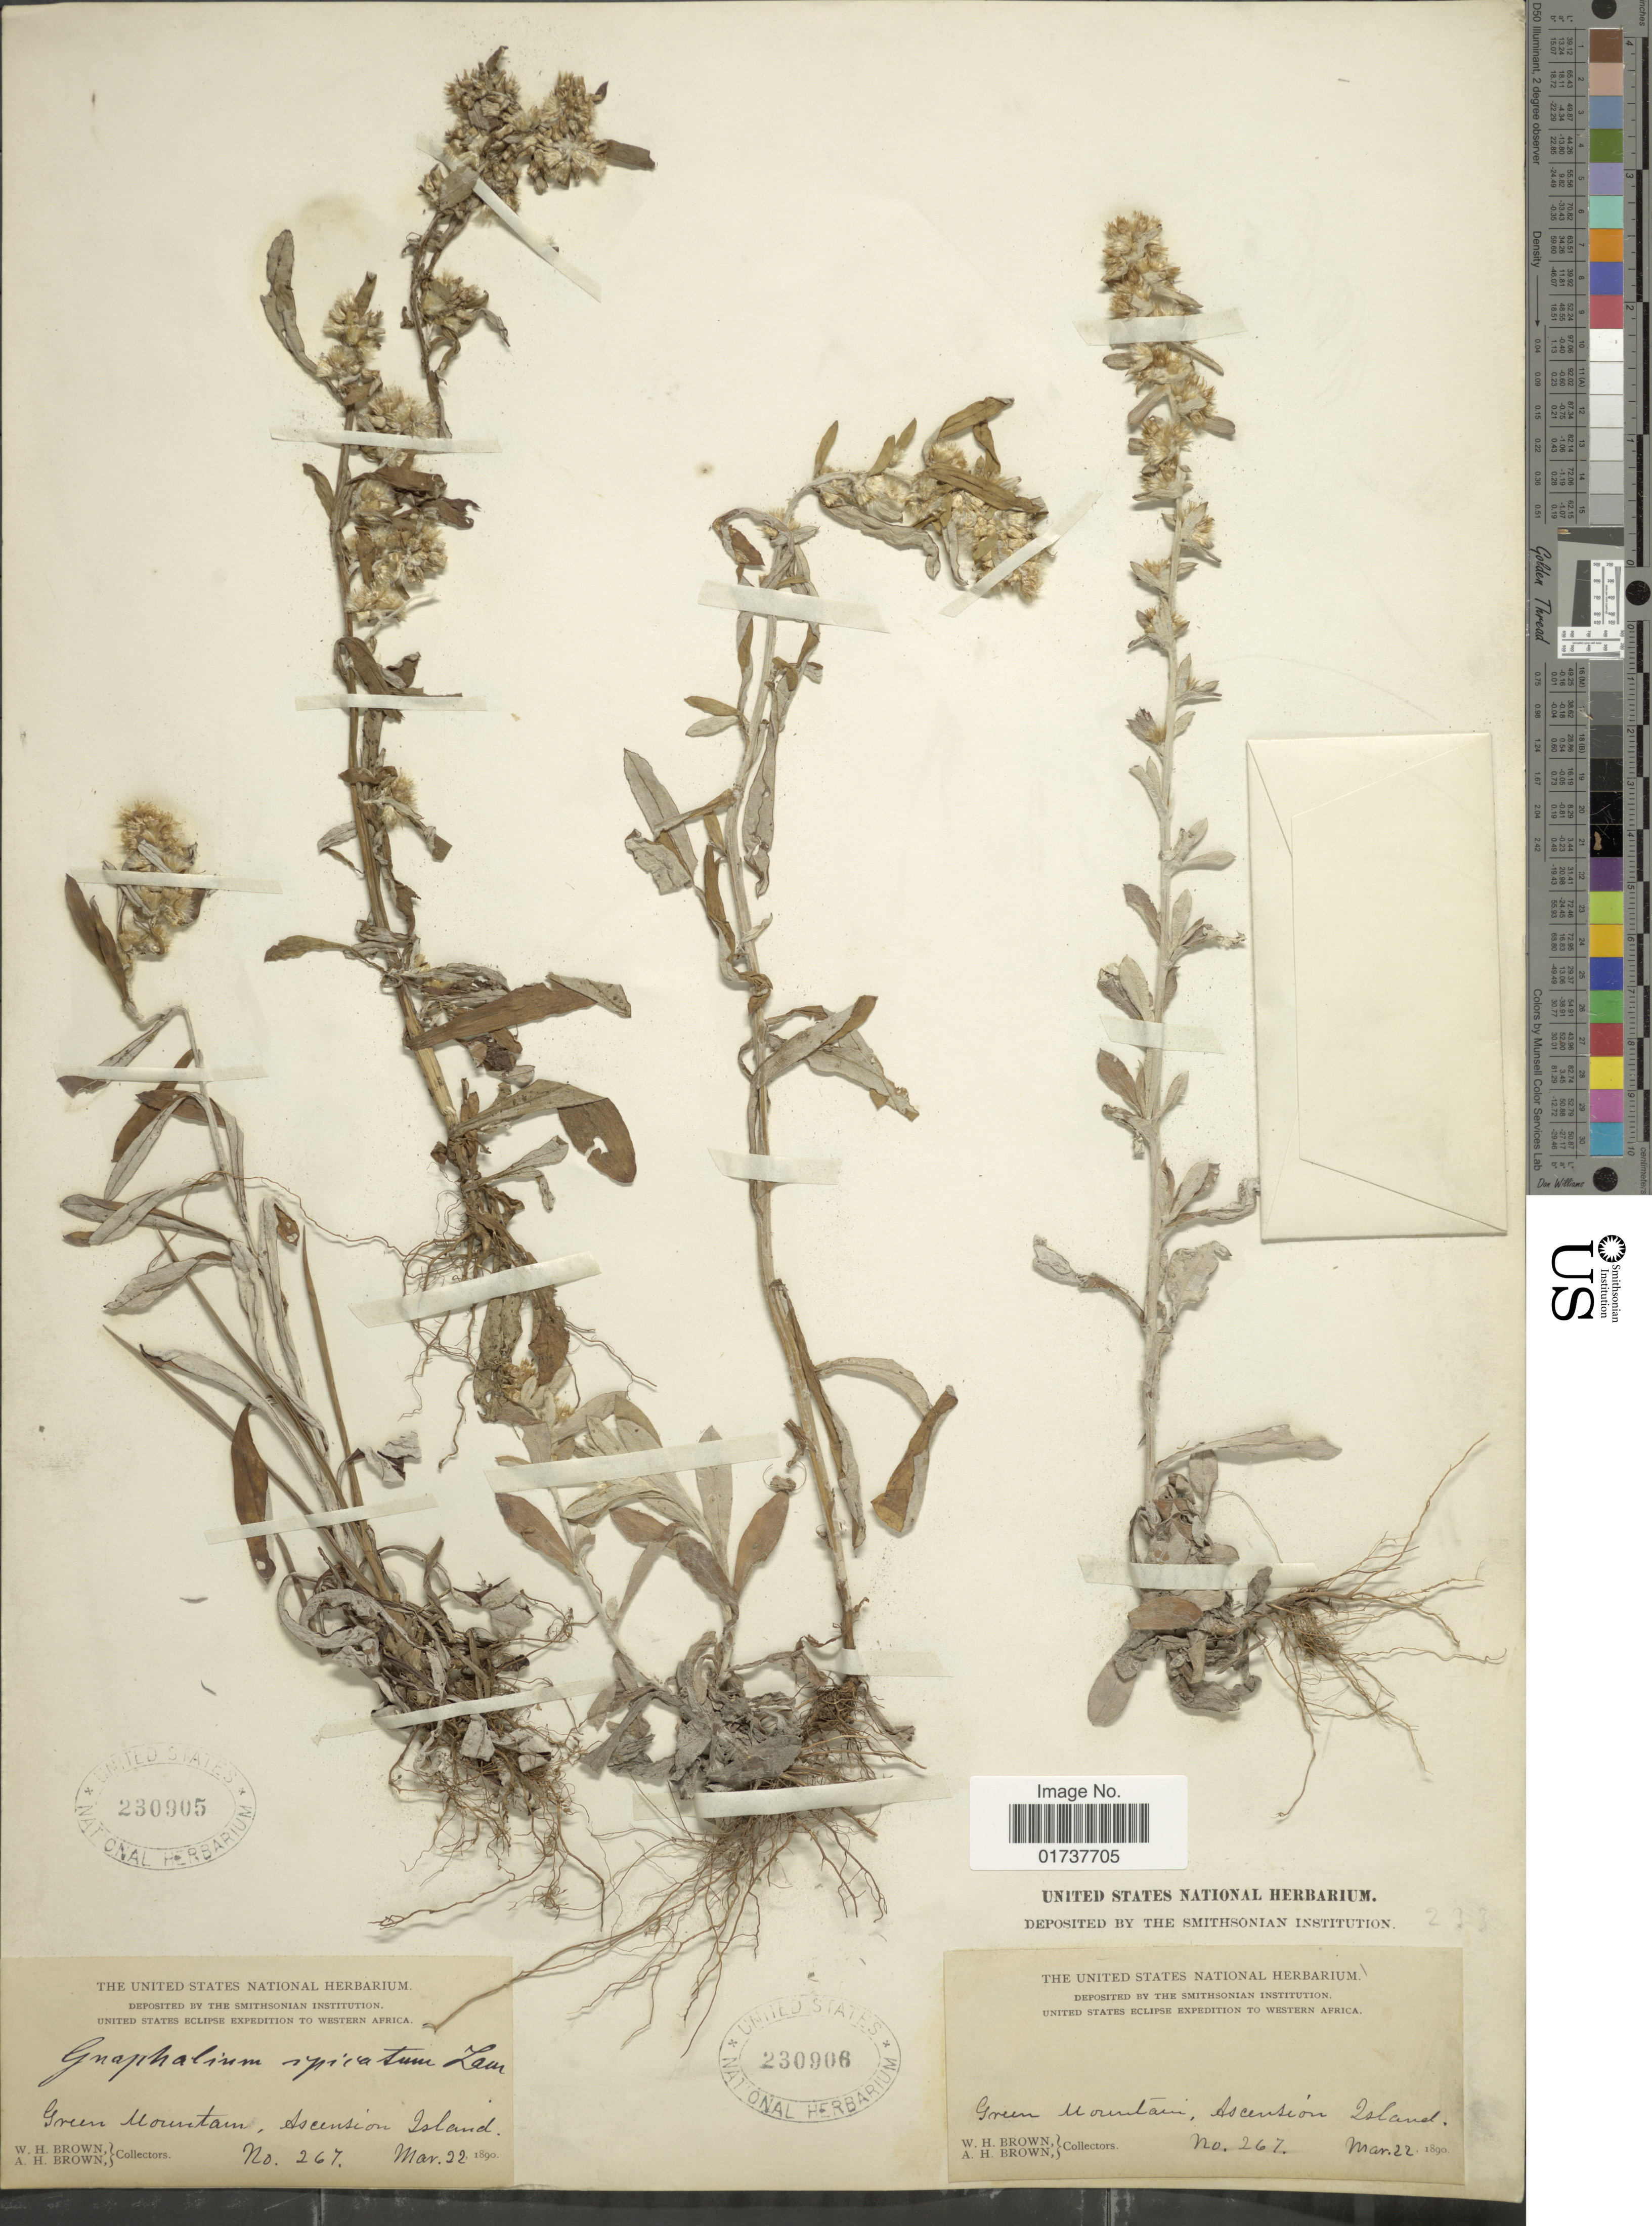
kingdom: Plantae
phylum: Tracheophyta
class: Magnoliopsida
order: Asterales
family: Asteraceae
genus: Gnaphalium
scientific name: Gnaphalium coarctatum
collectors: W. H. Brown & A. H. Brown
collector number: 267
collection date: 1890-03-22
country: St. Helena Islands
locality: Green Mountain, Ascension Island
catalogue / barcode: US 230906-2